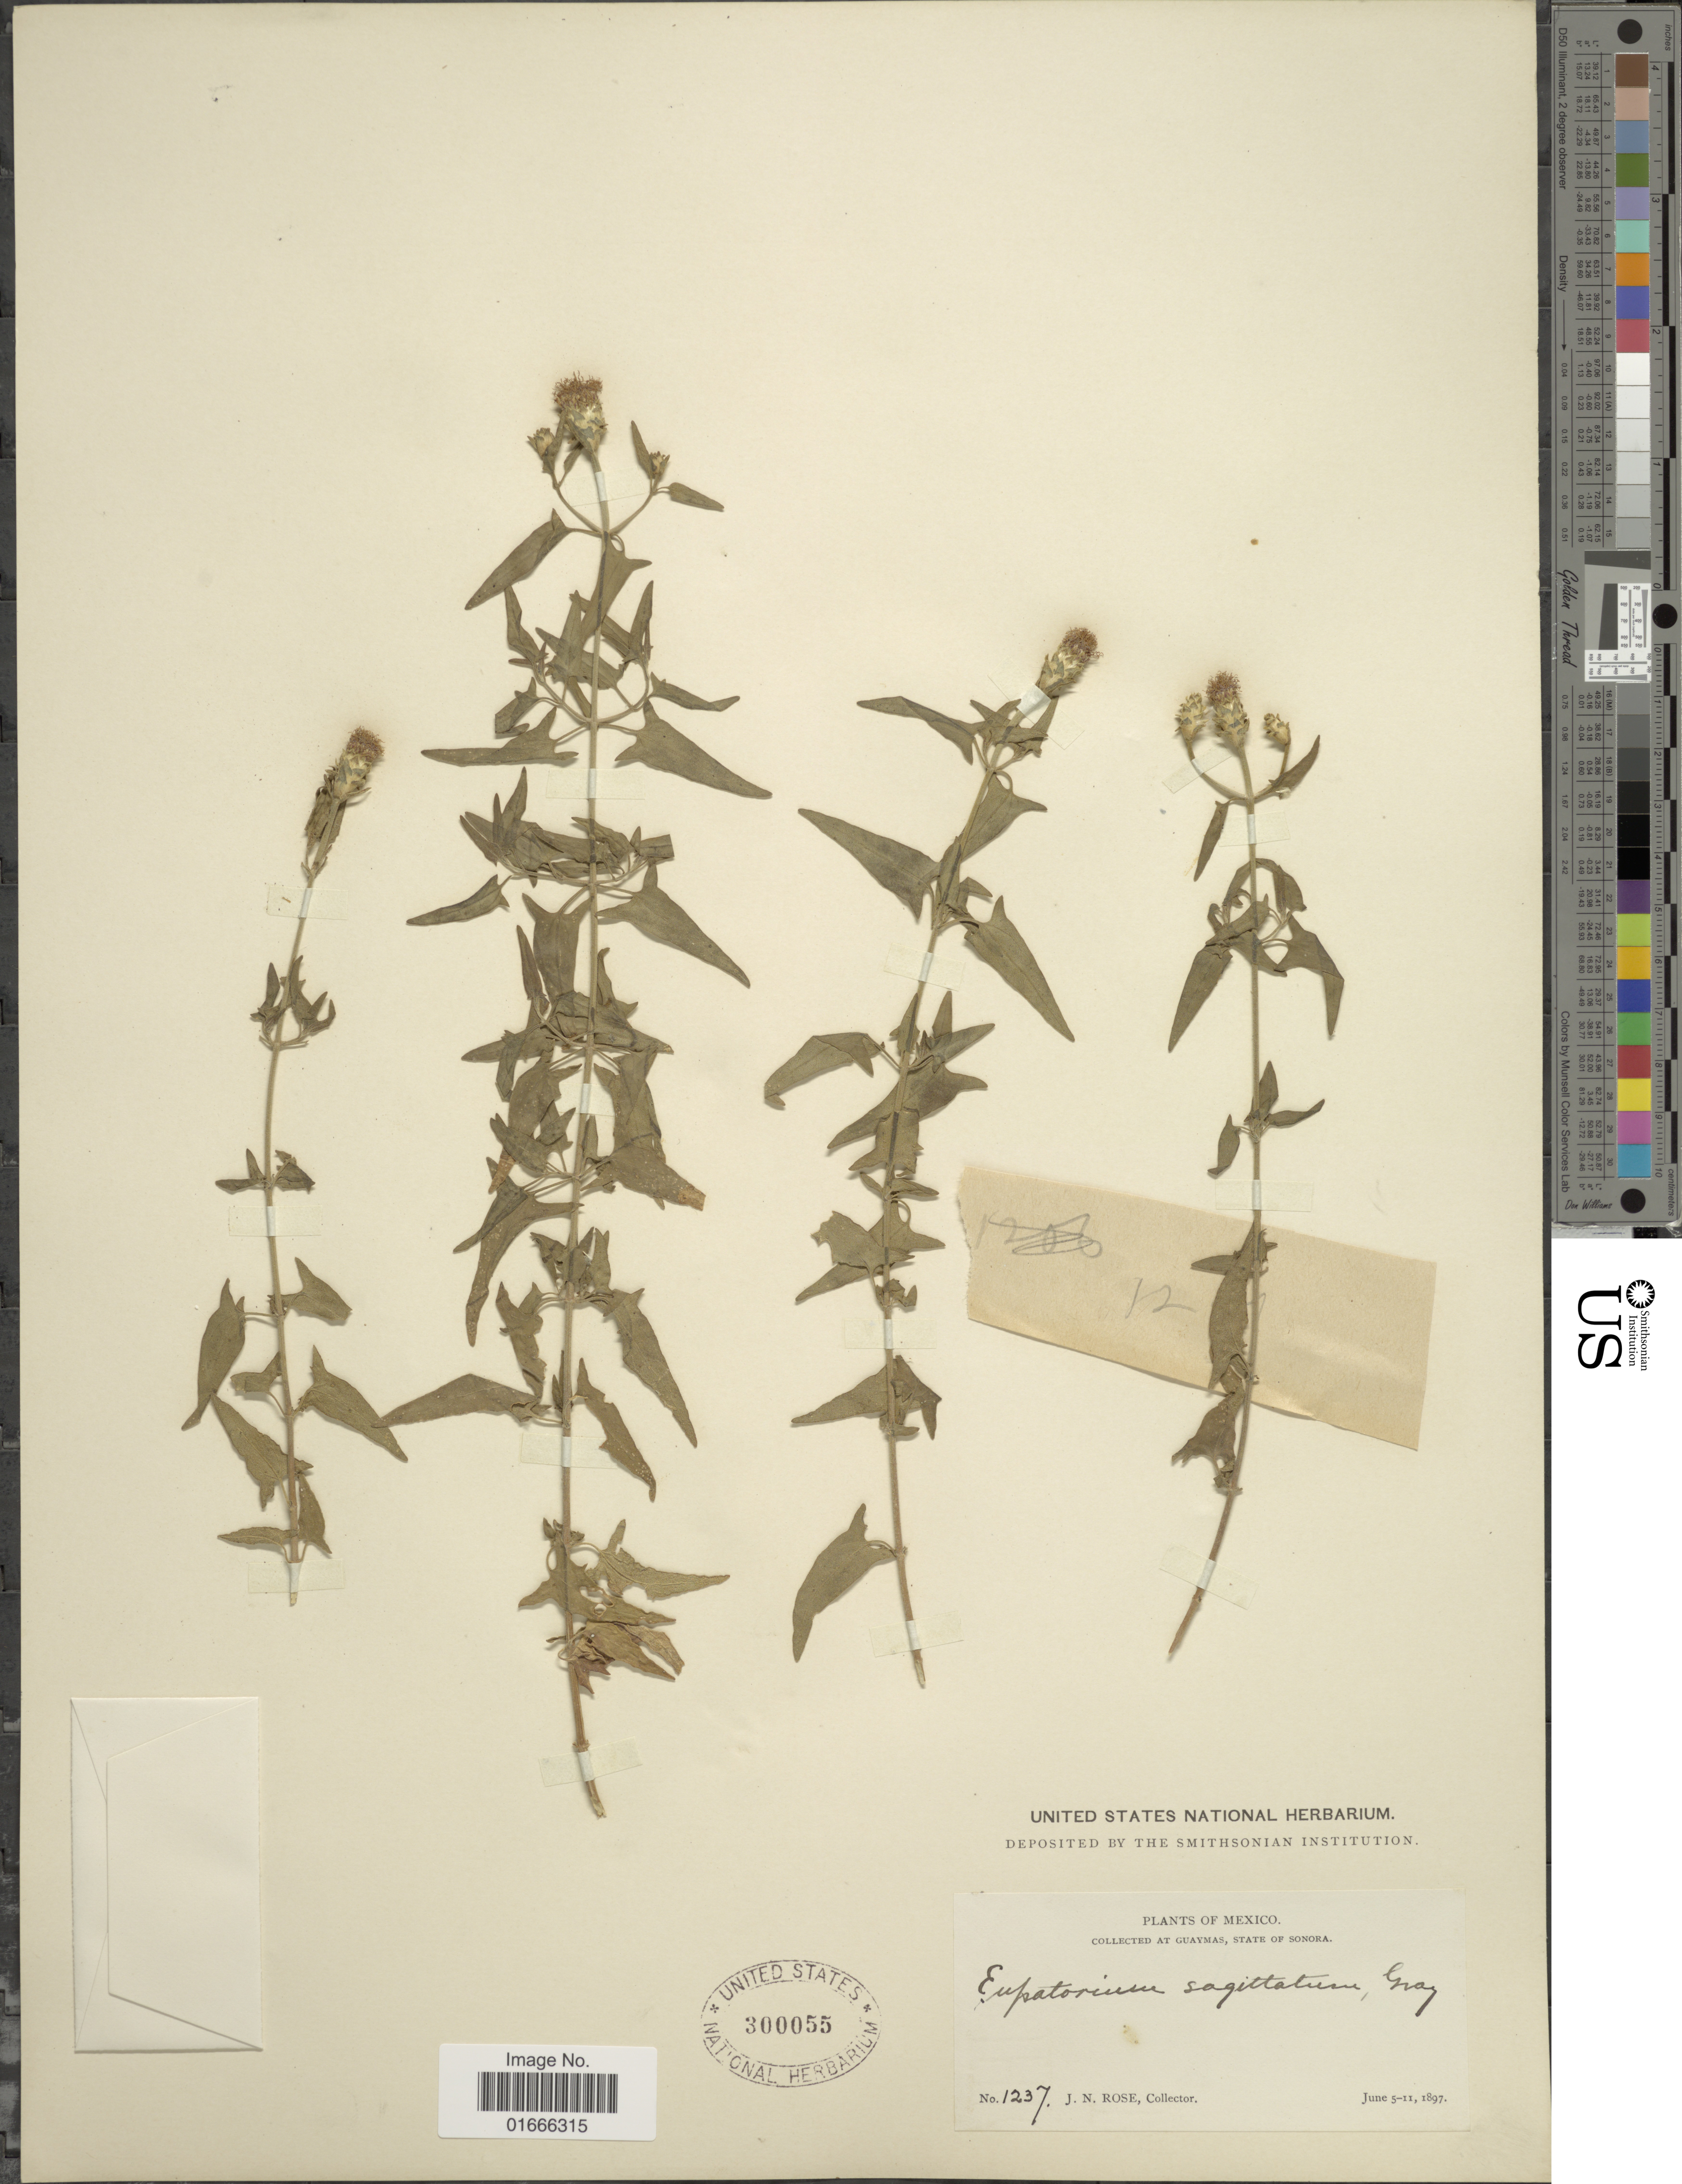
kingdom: Plantae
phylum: Tracheophyta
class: Magnoliopsida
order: Asterales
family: Asteraceae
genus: Chromolaena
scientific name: Chromolaena sagittata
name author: (A. Gray) R.M. King & H. Rob.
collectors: J. N. Rose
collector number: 1237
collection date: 1897-06-05/1897-06-11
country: Mexico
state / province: Sonora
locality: At Guaymas, state of Sonora.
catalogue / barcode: US 300055